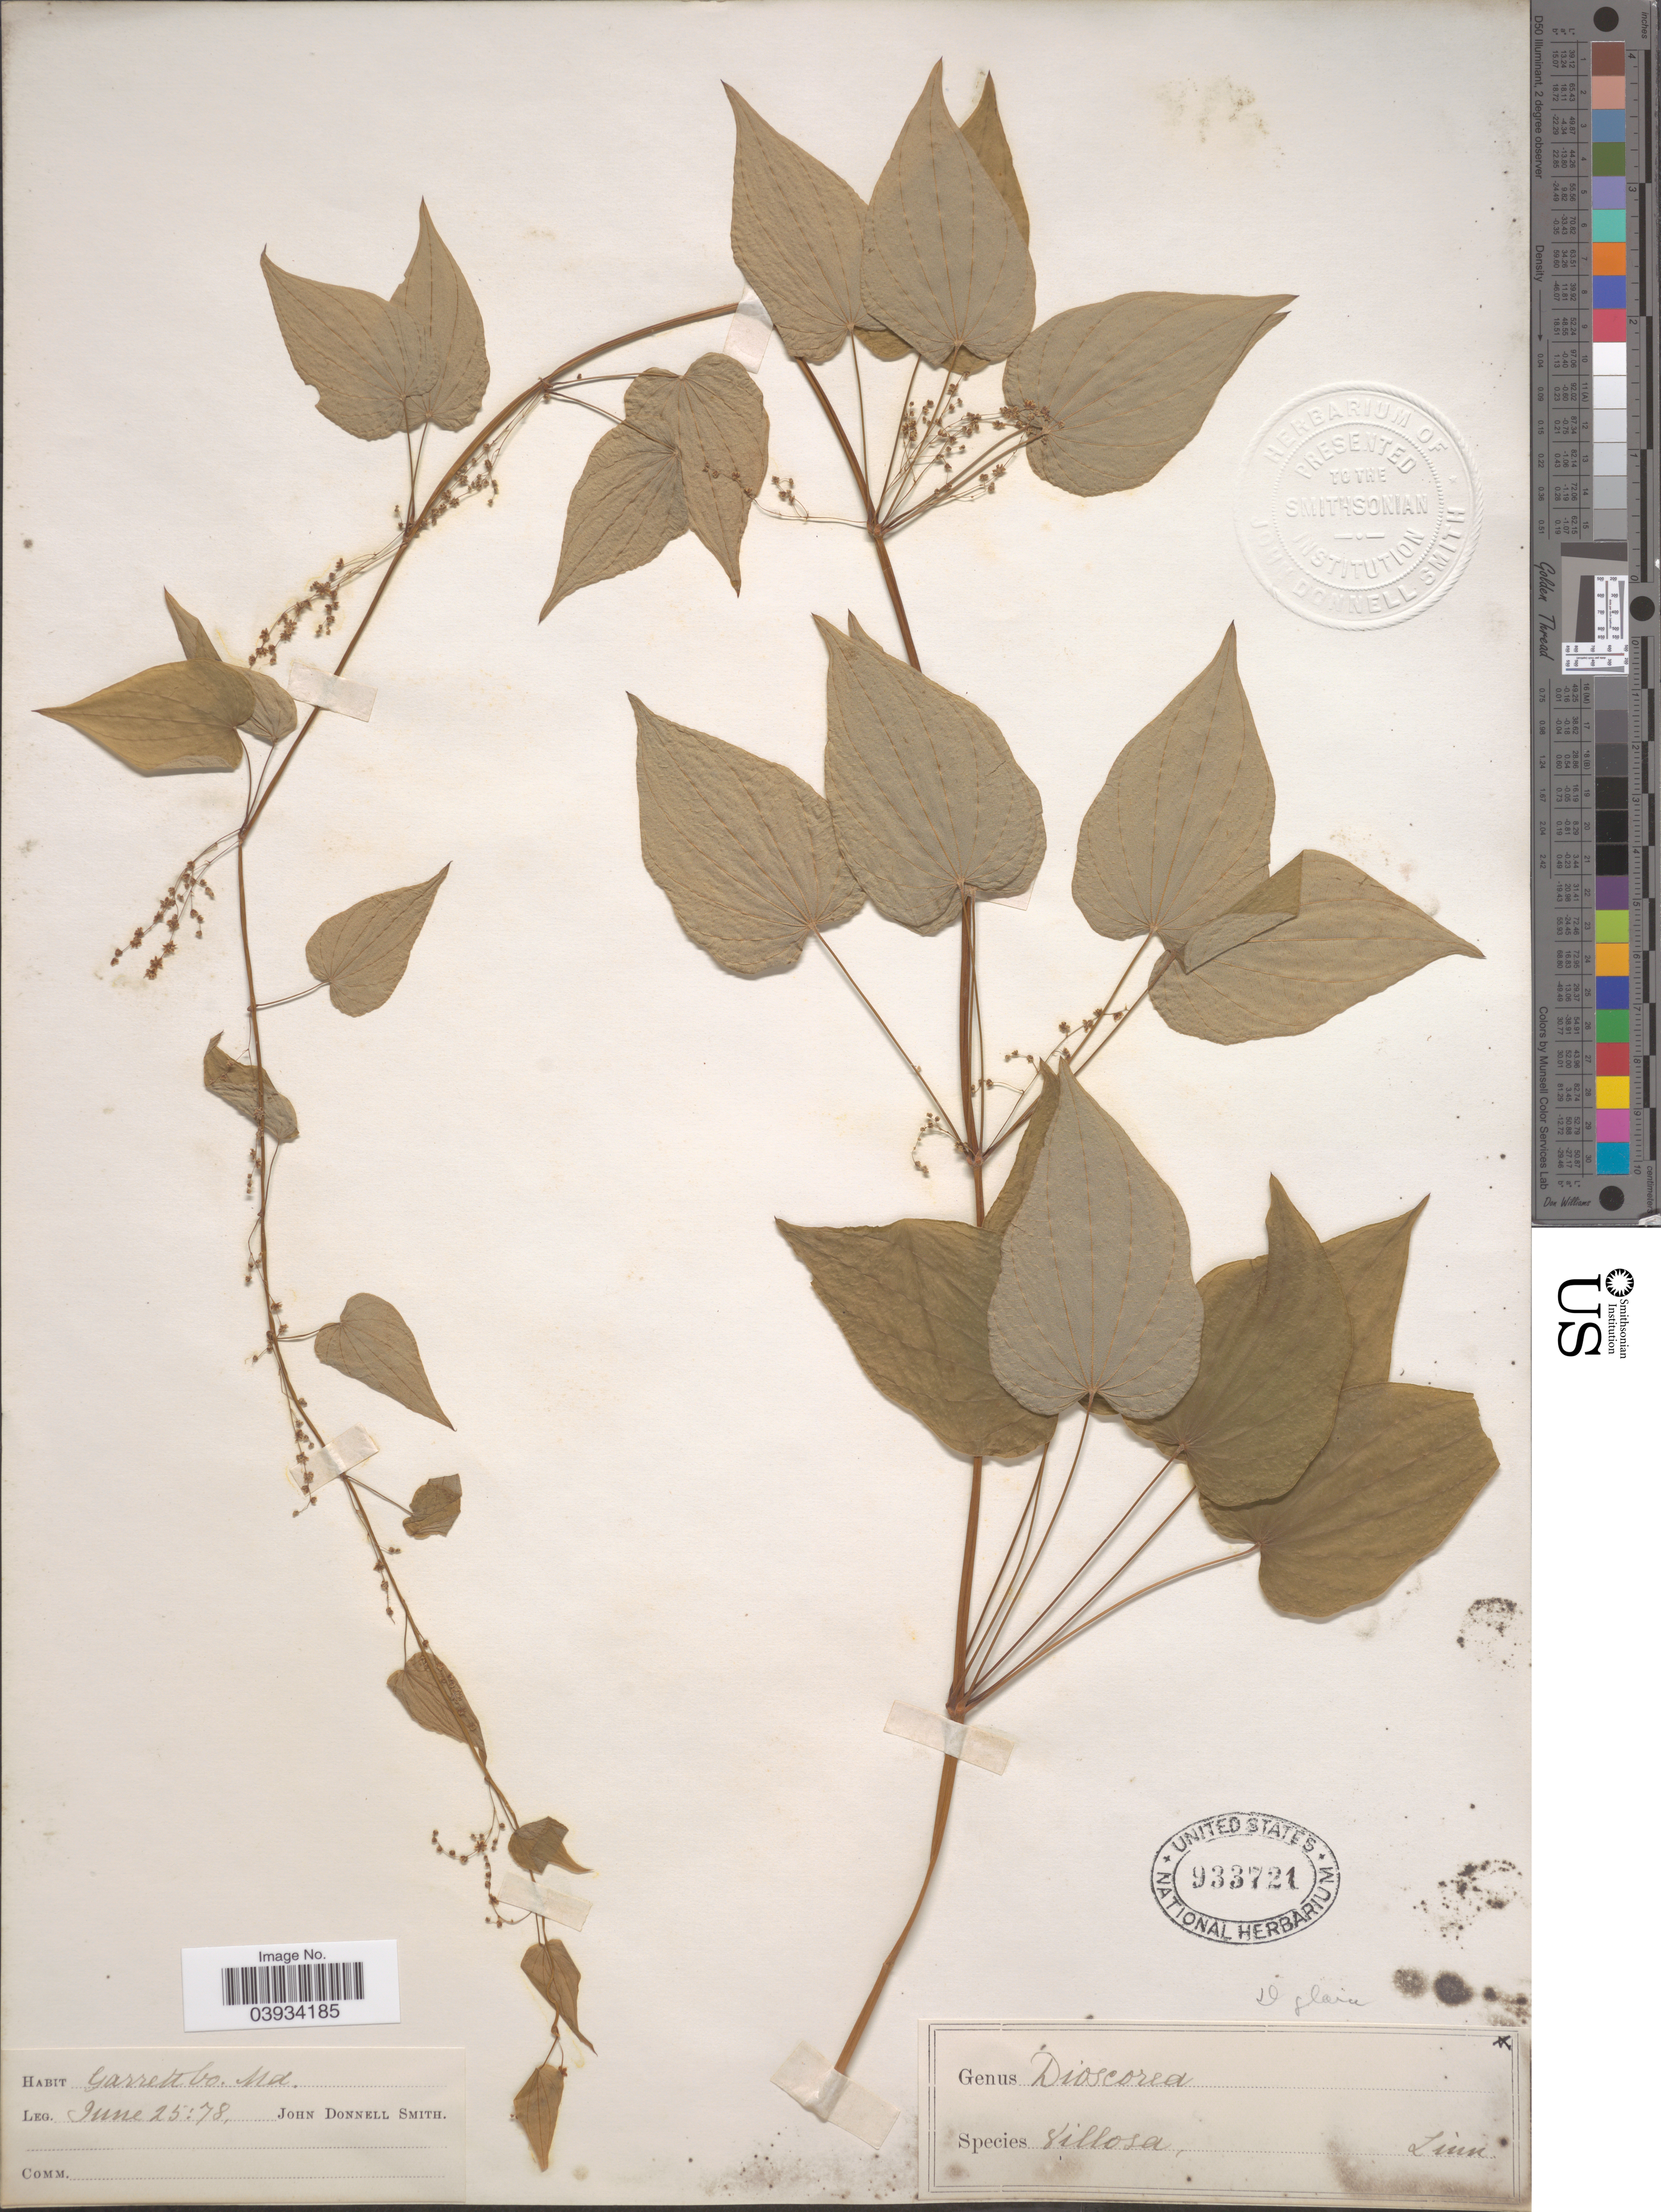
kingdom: Plantae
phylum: Tracheophyta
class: Liliopsida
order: Dioscoreales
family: Dioscoreaceae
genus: Dioscorea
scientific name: Dioscorea villosa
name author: L.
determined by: Strong, M. T., (US), Smithsonian Institution - National Museum of Natural History (UNITED STATES)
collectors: J. Donnell Smith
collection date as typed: Transcribed d/m/y: 25/6/78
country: United States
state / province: Maryland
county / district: Garrett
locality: Garrett Co.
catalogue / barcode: US 933721